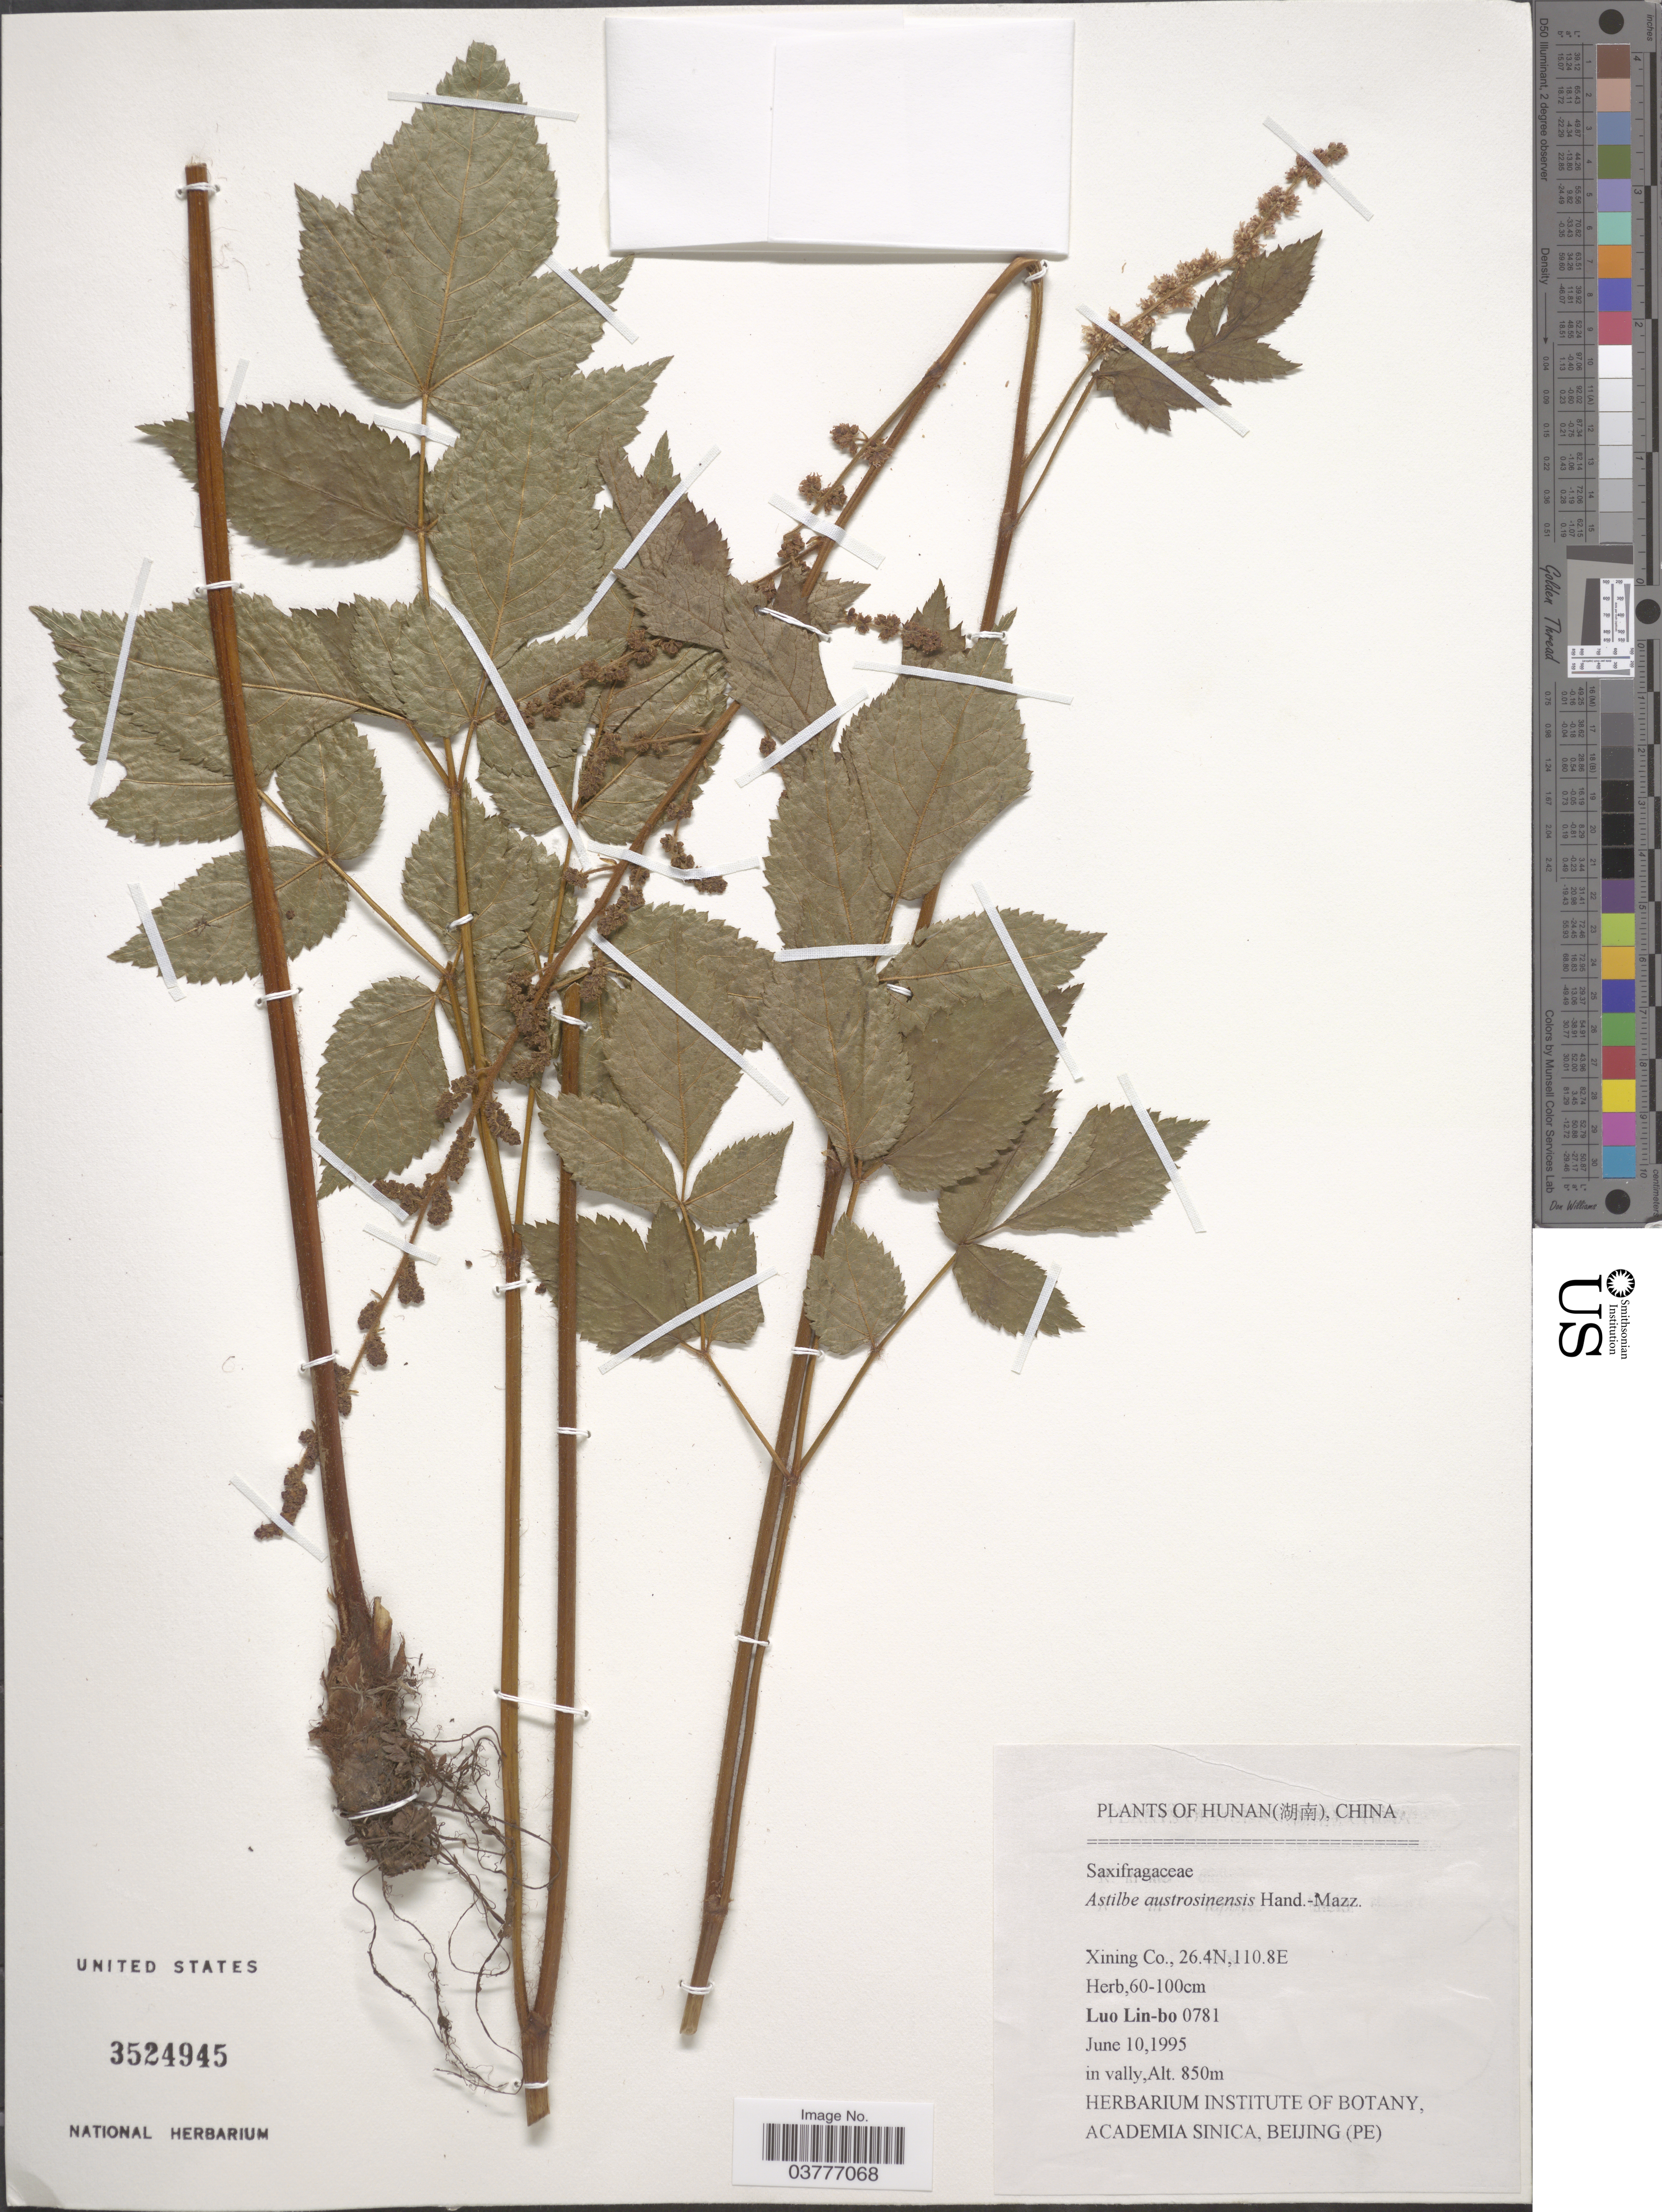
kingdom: Plantae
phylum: Tracheophyta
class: Magnoliopsida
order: Saxifragales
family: Saxifragaceae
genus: Astilbe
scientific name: Astilbe austrosinensis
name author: Hand.-Mazz.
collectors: L. Lin-bo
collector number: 0781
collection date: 1995-07-10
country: China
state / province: Hunan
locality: Xining Co.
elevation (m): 850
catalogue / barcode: US 3524945